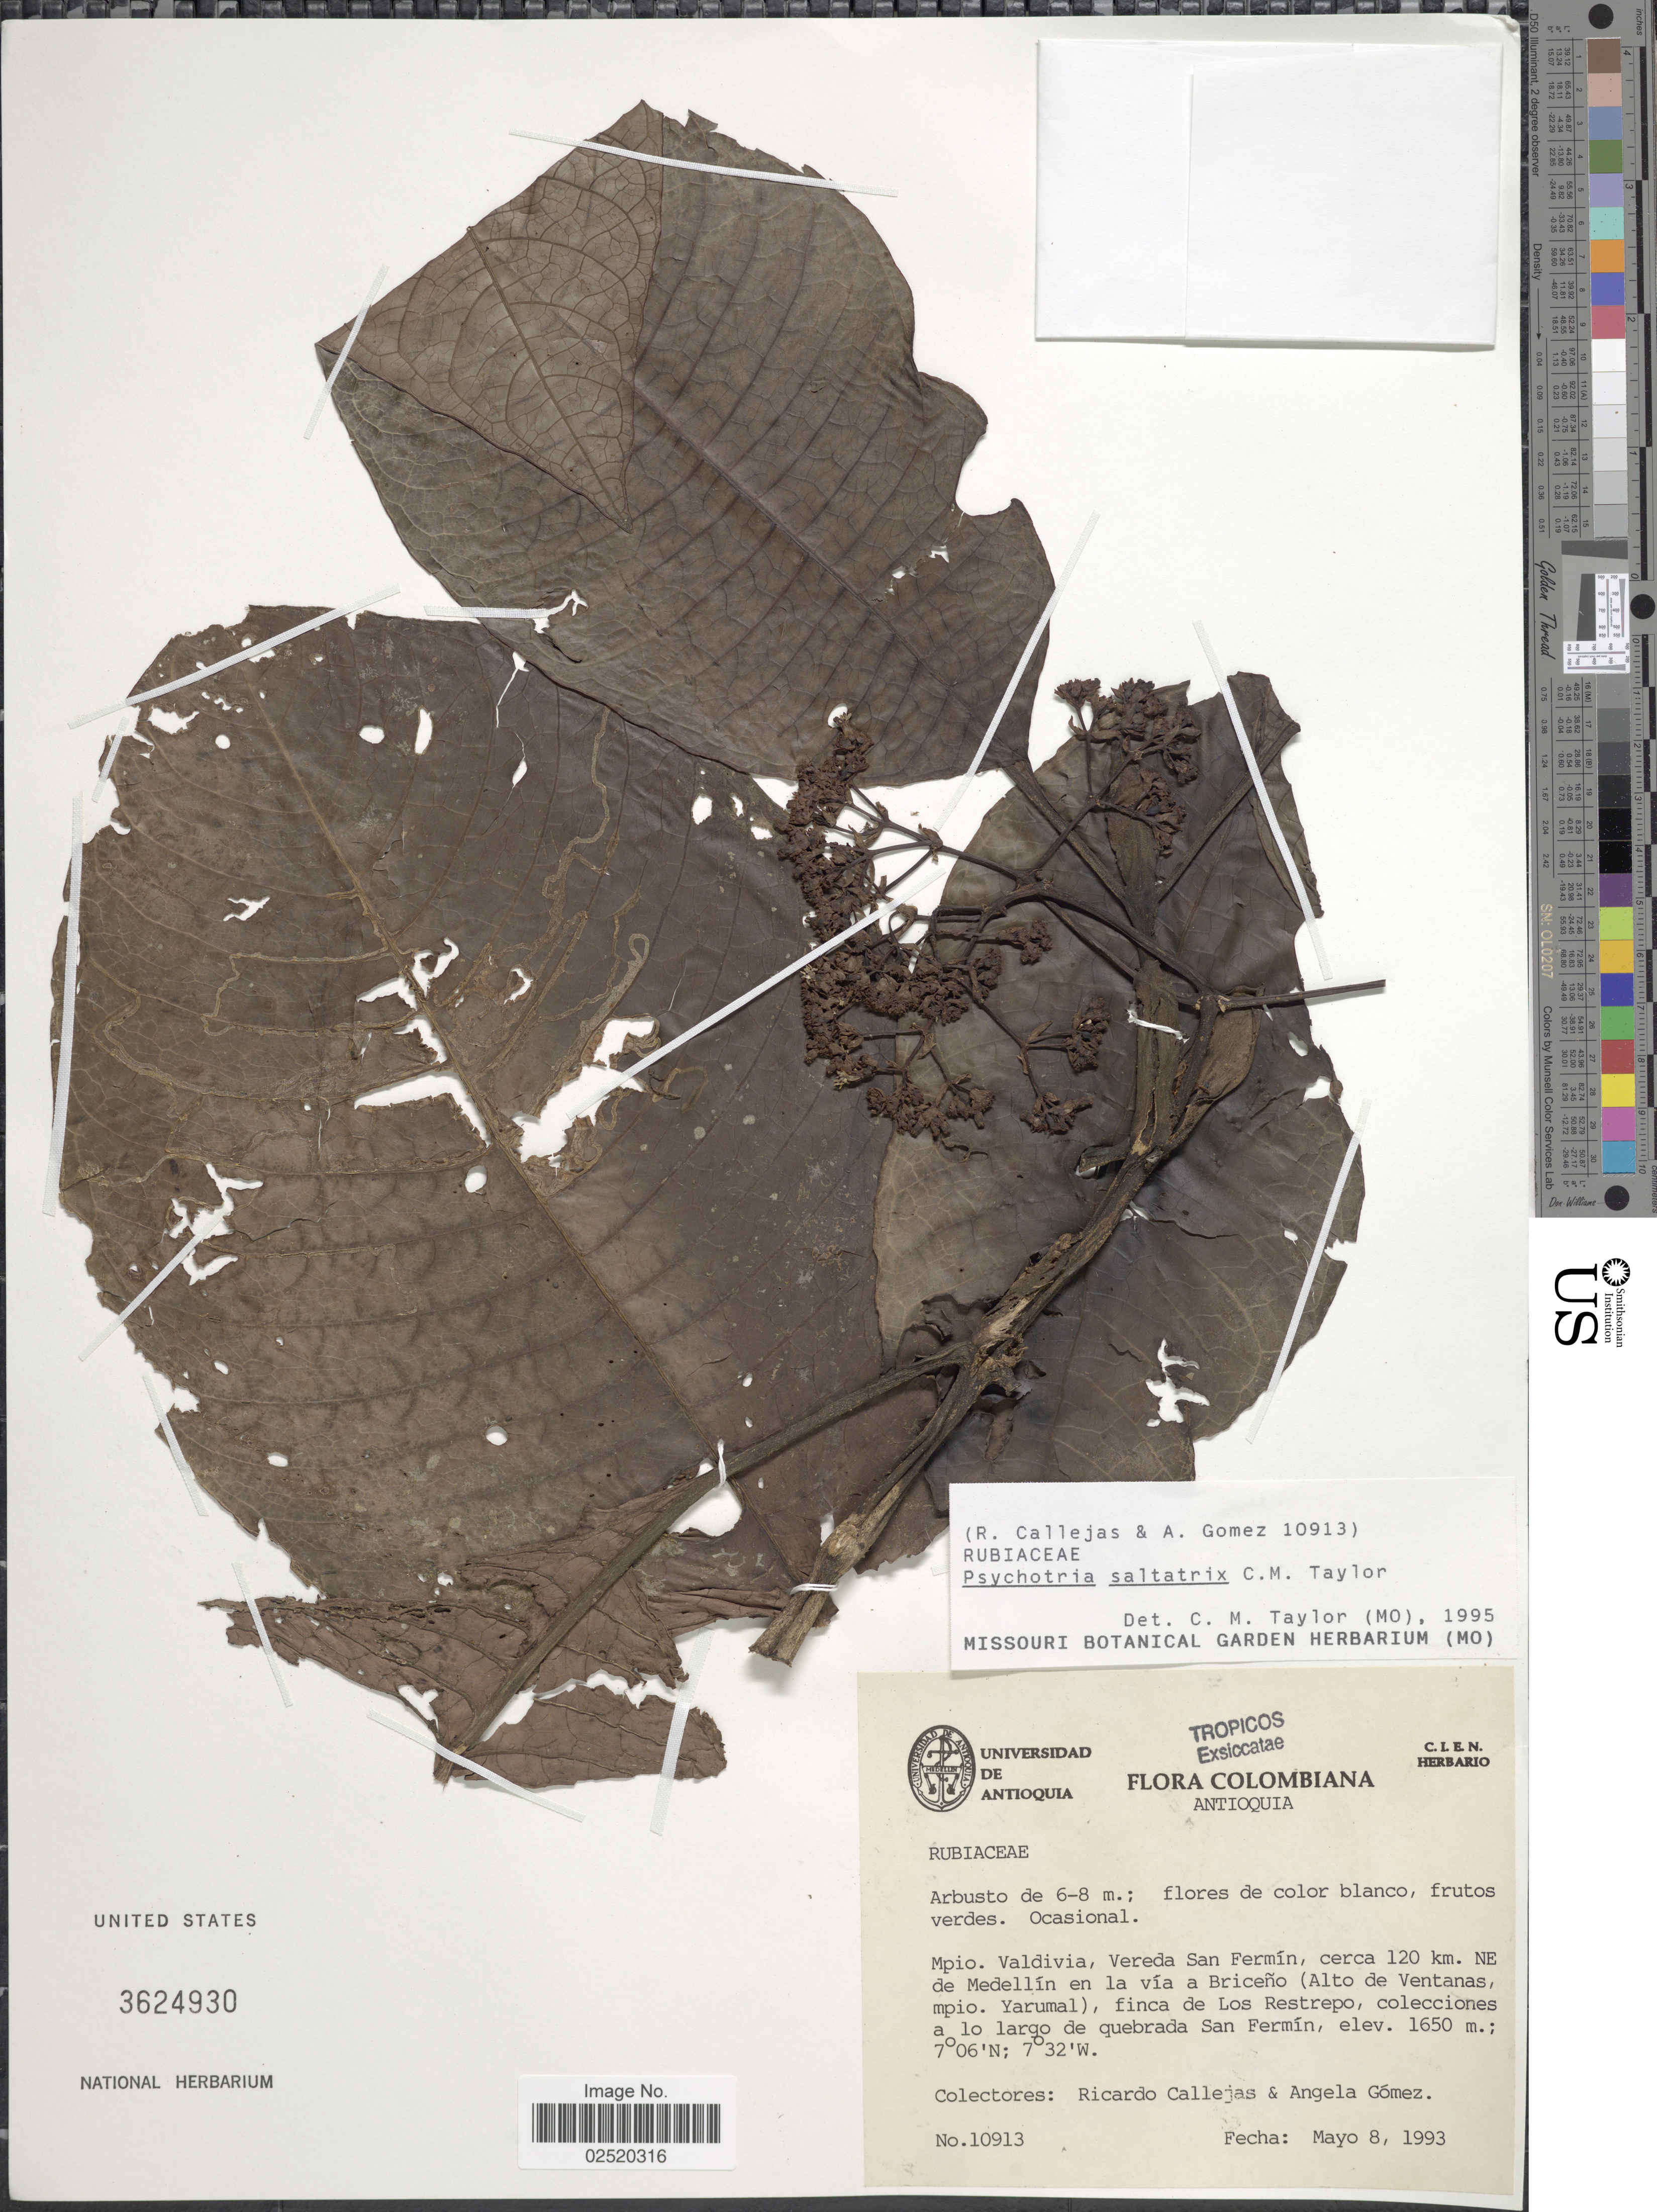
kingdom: Plantae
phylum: Tracheophyta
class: Magnoliopsida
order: Gentianales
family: Rubiaceae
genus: Psychotria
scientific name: Psychotria saltatrix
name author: C.M. Taylor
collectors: R. Callejas & A. Gómez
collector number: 10913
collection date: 1993-05-08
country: Colombia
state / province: Antioquia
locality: Antioquia, Mpio. Valdivia, Vereda San Fermin, cerca 120 km. NE de Medellin a la via Briceno (Alto de Ventanas, Mpio. Yarumal), finca de Los Restrepo, colecciones, a lo largo de quebrada San Fermin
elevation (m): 1650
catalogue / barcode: US 3624930